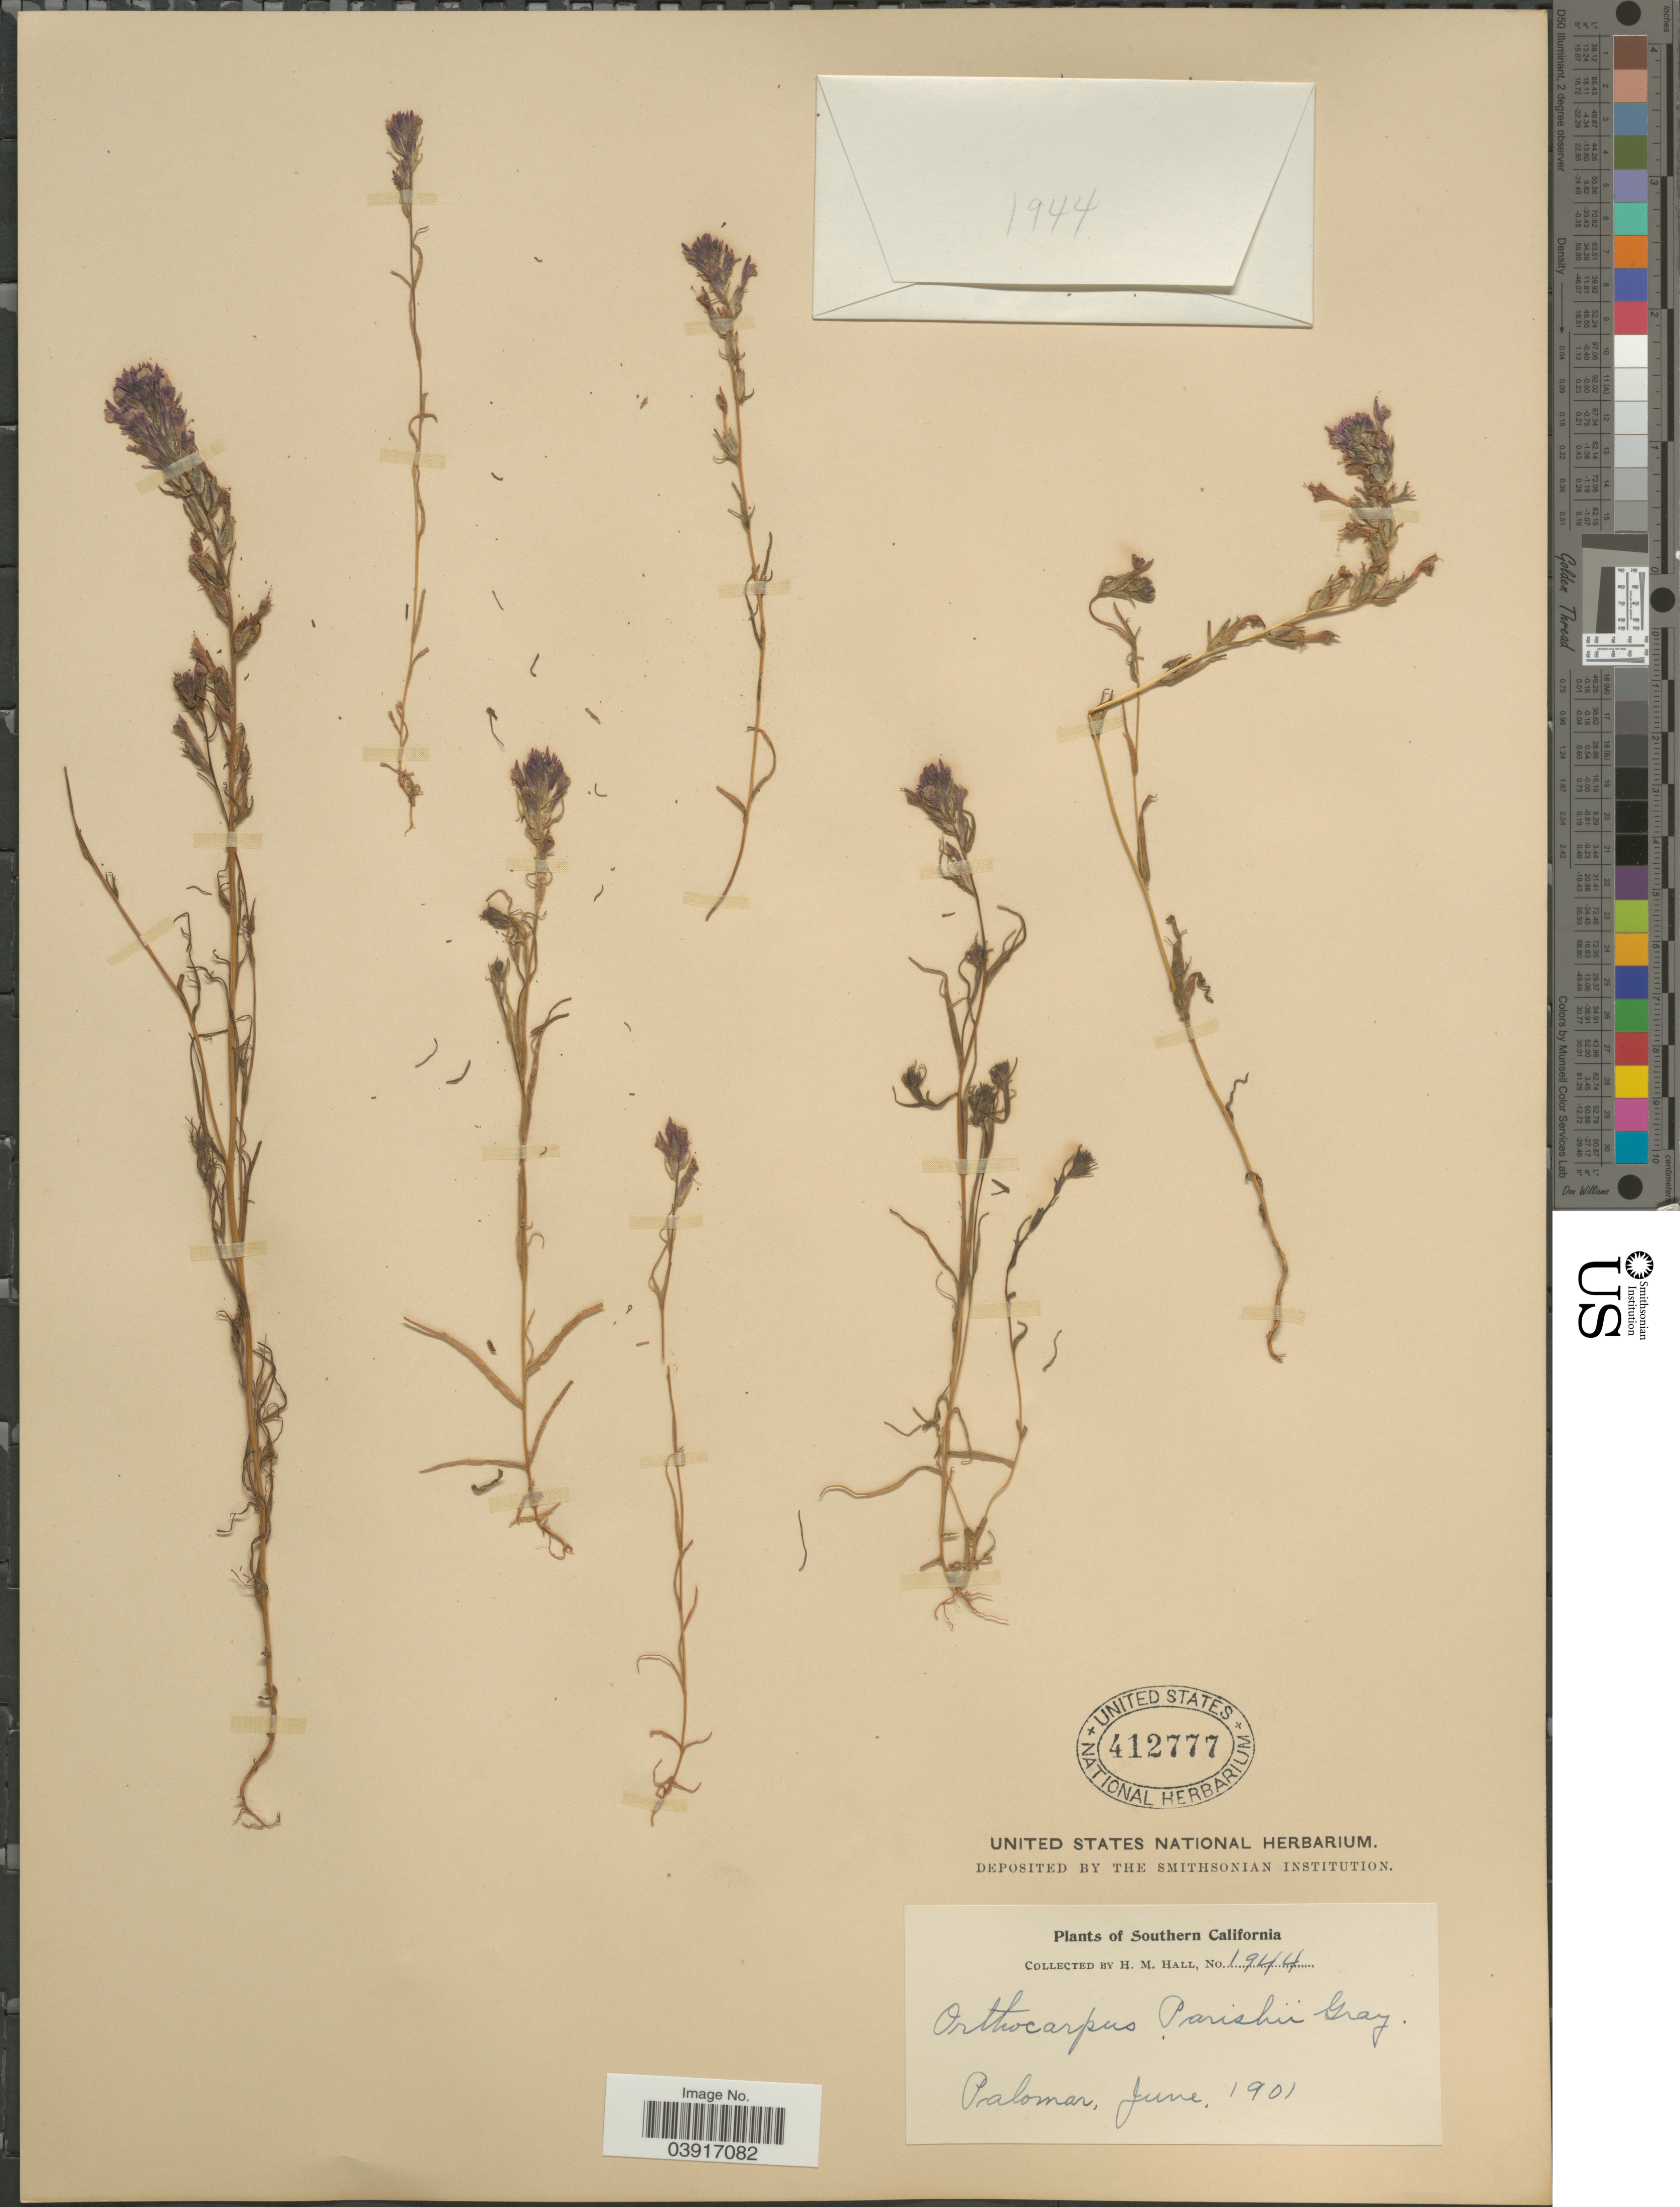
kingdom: Plantae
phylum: Tracheophyta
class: Magnoliopsida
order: Lamiales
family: Orobanchaceae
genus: Orthocarpus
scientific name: Orthocarpus densiflorus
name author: Benth.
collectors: H. M. Hall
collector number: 1944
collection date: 1901-06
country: United States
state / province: California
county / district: San Diego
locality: Southern California. Palomar.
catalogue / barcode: US 412777